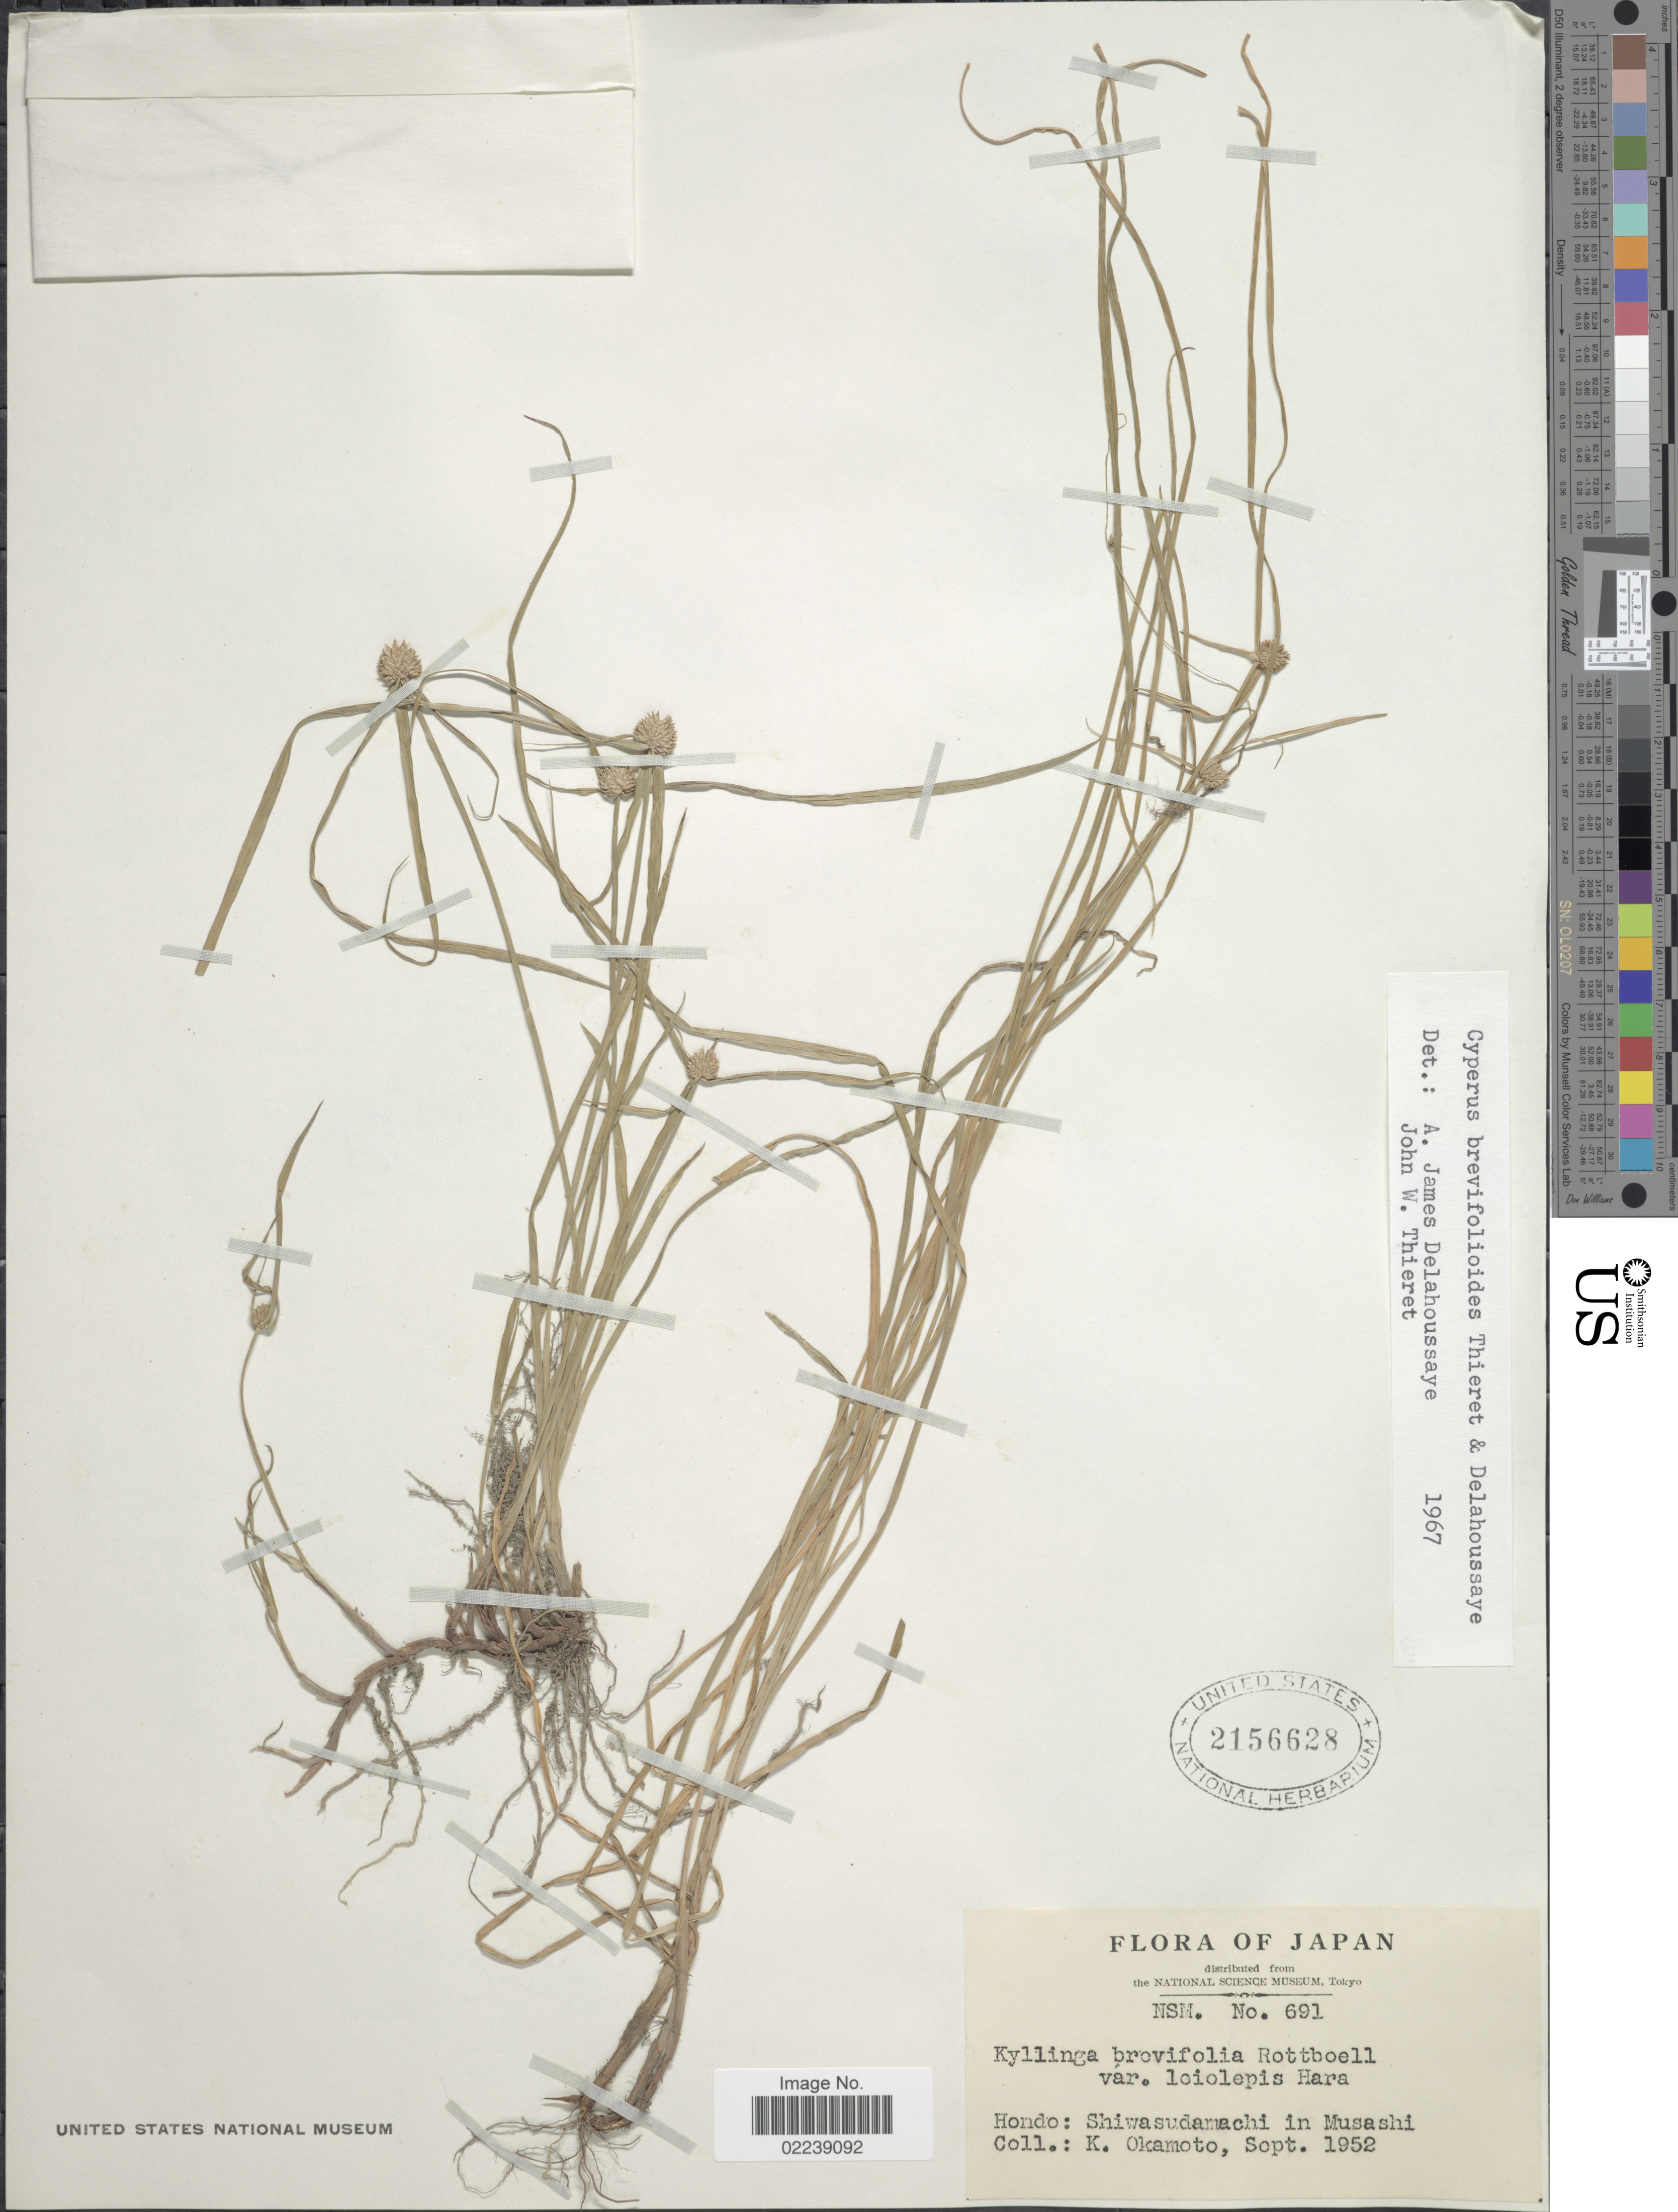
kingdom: Plantae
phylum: Tracheophyta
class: Liliopsida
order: Poales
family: Cyperaceae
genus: Cyperus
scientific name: Cyperus brevifolioides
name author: Thieret & Delahouss.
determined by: Strong, M. T., (US), Smithsonian Institution - National Museum of Natural History (UNITED STATES)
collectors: K. Okamoto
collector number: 691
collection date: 1952-09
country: Japan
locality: Hondo, Shiwasudamachi in Musashi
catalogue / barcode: US 2156628